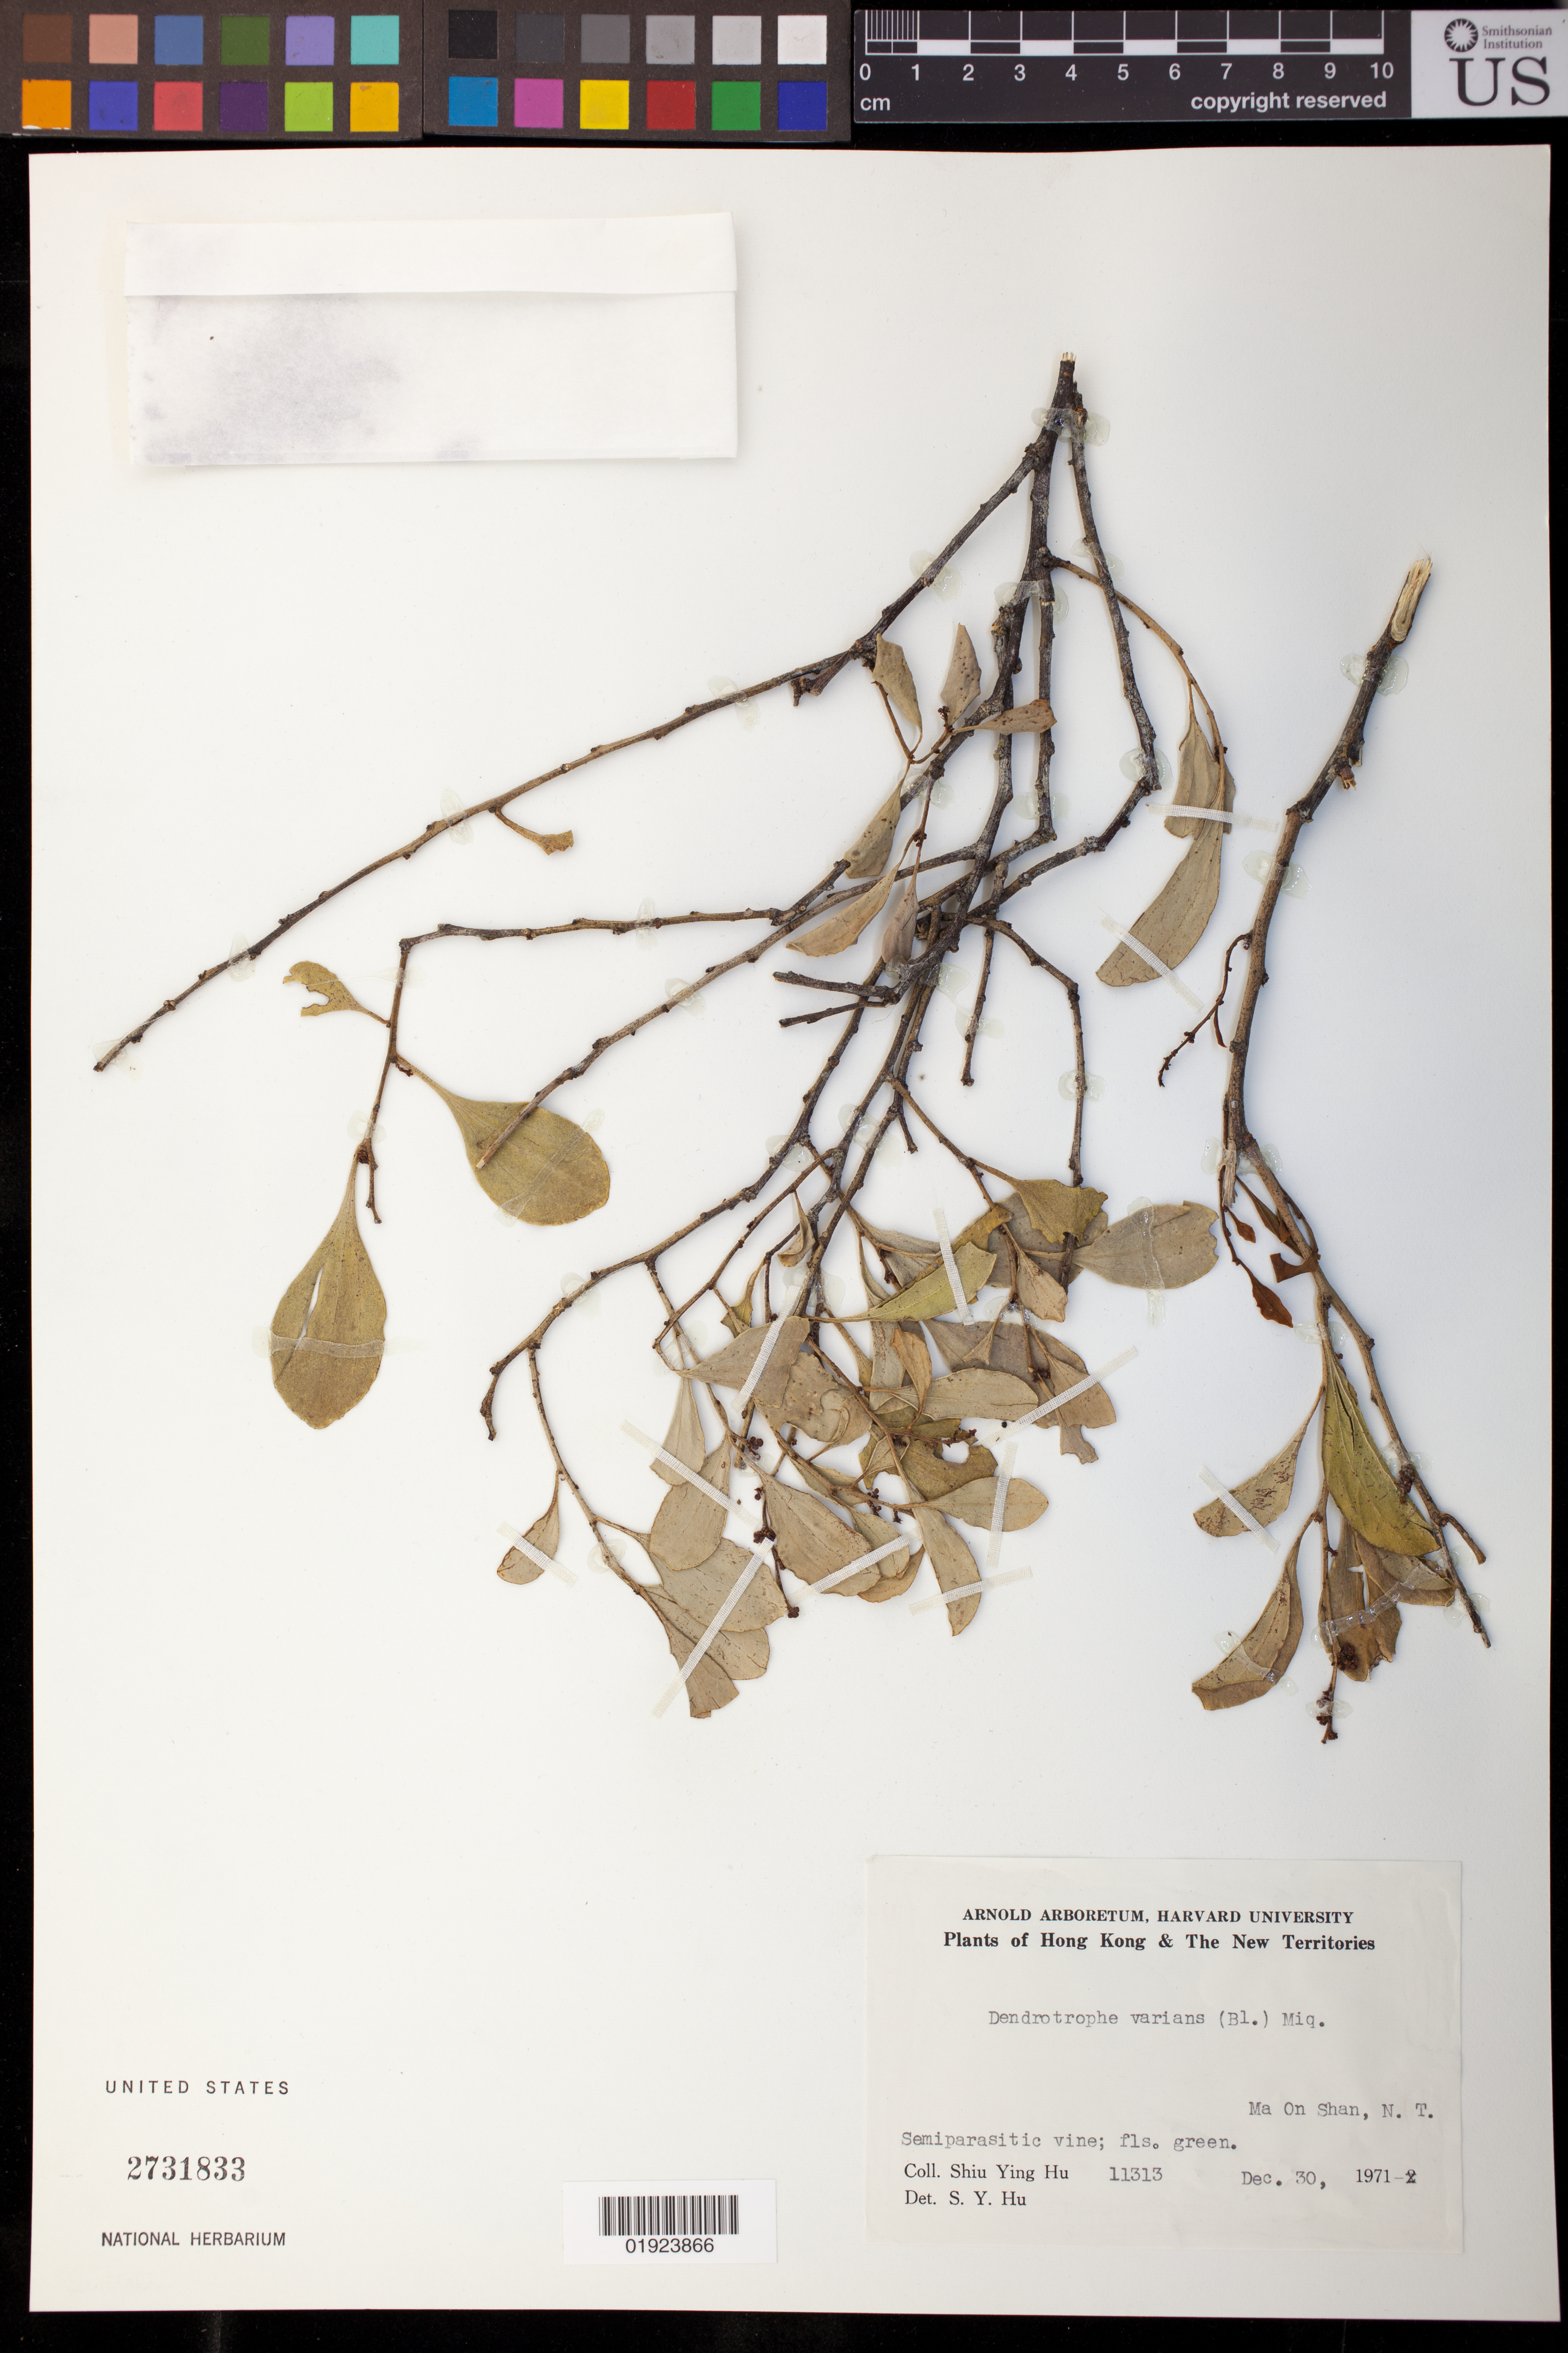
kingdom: Plantae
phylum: Tracheophyta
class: Magnoliopsida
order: Santalales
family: Amphorogynaceae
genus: Dendrotrophe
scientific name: Dendrotrophe varians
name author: (Blume) Miq.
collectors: S. Y. Hu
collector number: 11313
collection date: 1971-12-30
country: China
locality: Ma On Shan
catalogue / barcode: US 2731833